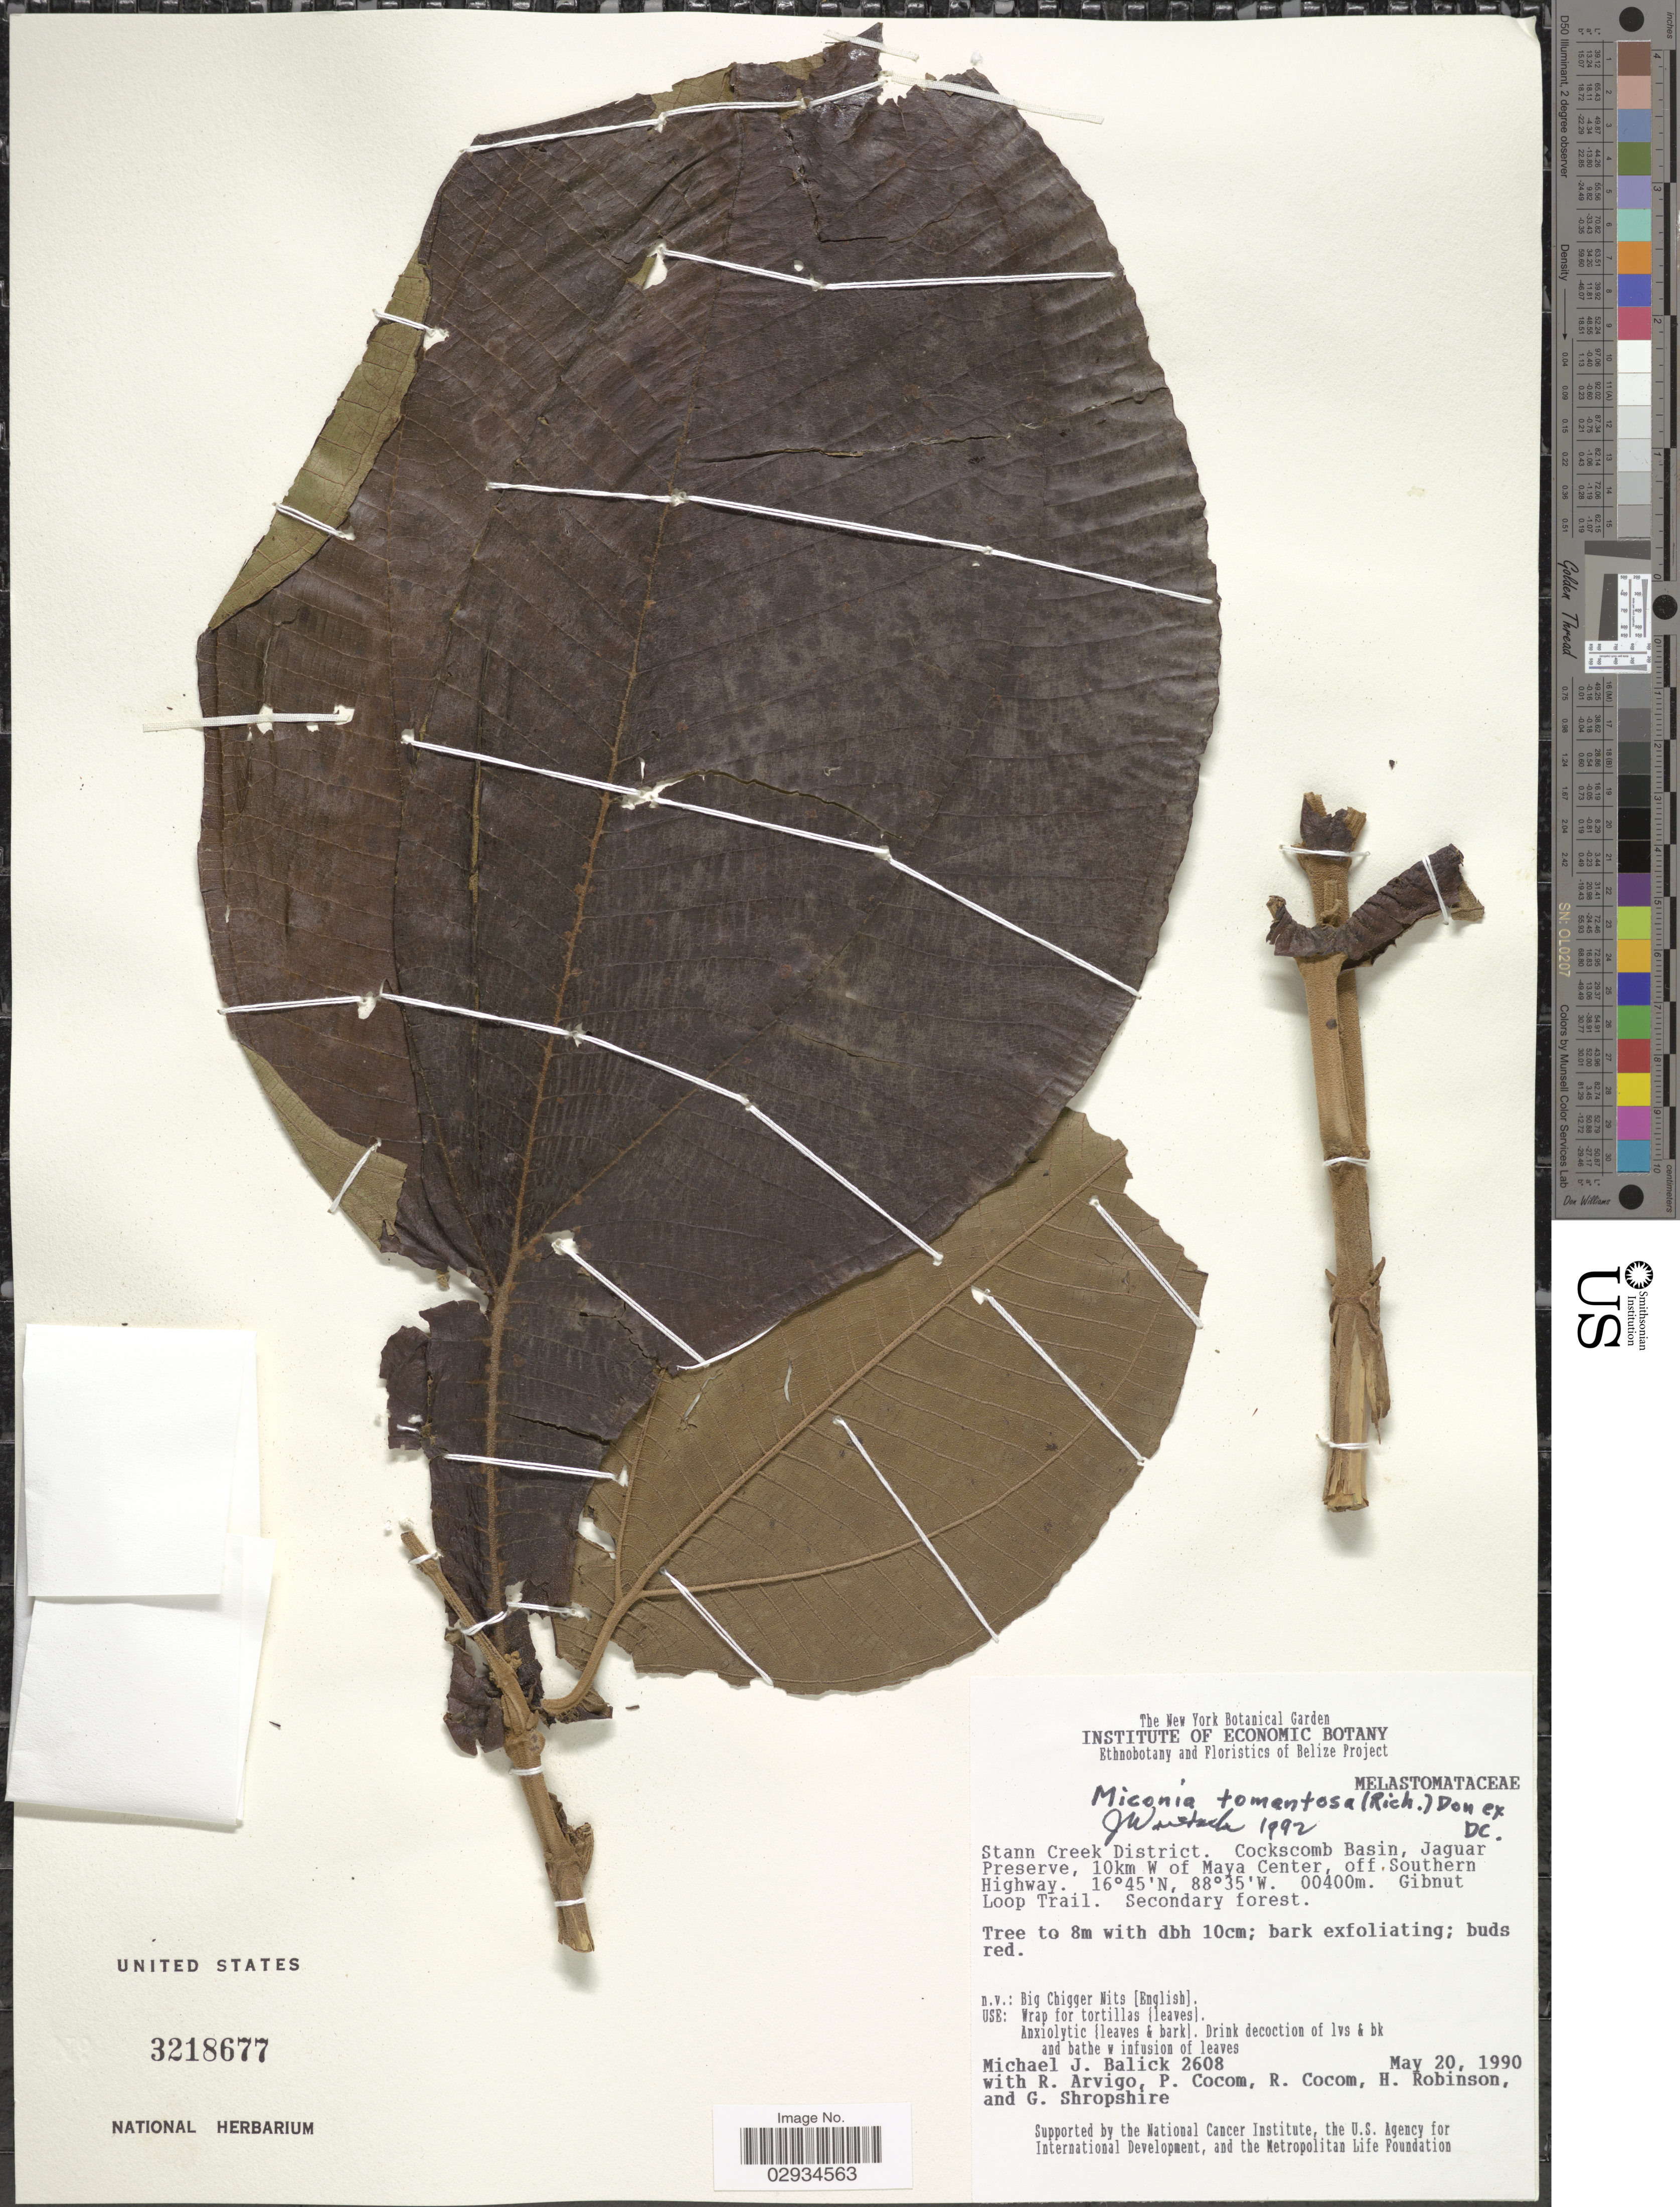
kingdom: Plantae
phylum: Tracheophyta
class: Magnoliopsida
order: Myrtales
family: Melastomataceae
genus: Miconia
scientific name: Miconia tomentosa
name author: (Rich.) D. Don ex DC.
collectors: M. J. Balick, R. Arvigo, P. Cocom, R. Cocom & et al.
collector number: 2608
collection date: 1990-05-20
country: Belize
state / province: Stann Creek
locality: Stann Creek District. Cockscomb Basin, Jaguar Preserve, 10 km W of Maya Center, off Southern Highway. Gibnut Loop Trail.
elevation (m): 400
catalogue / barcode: US 3218677